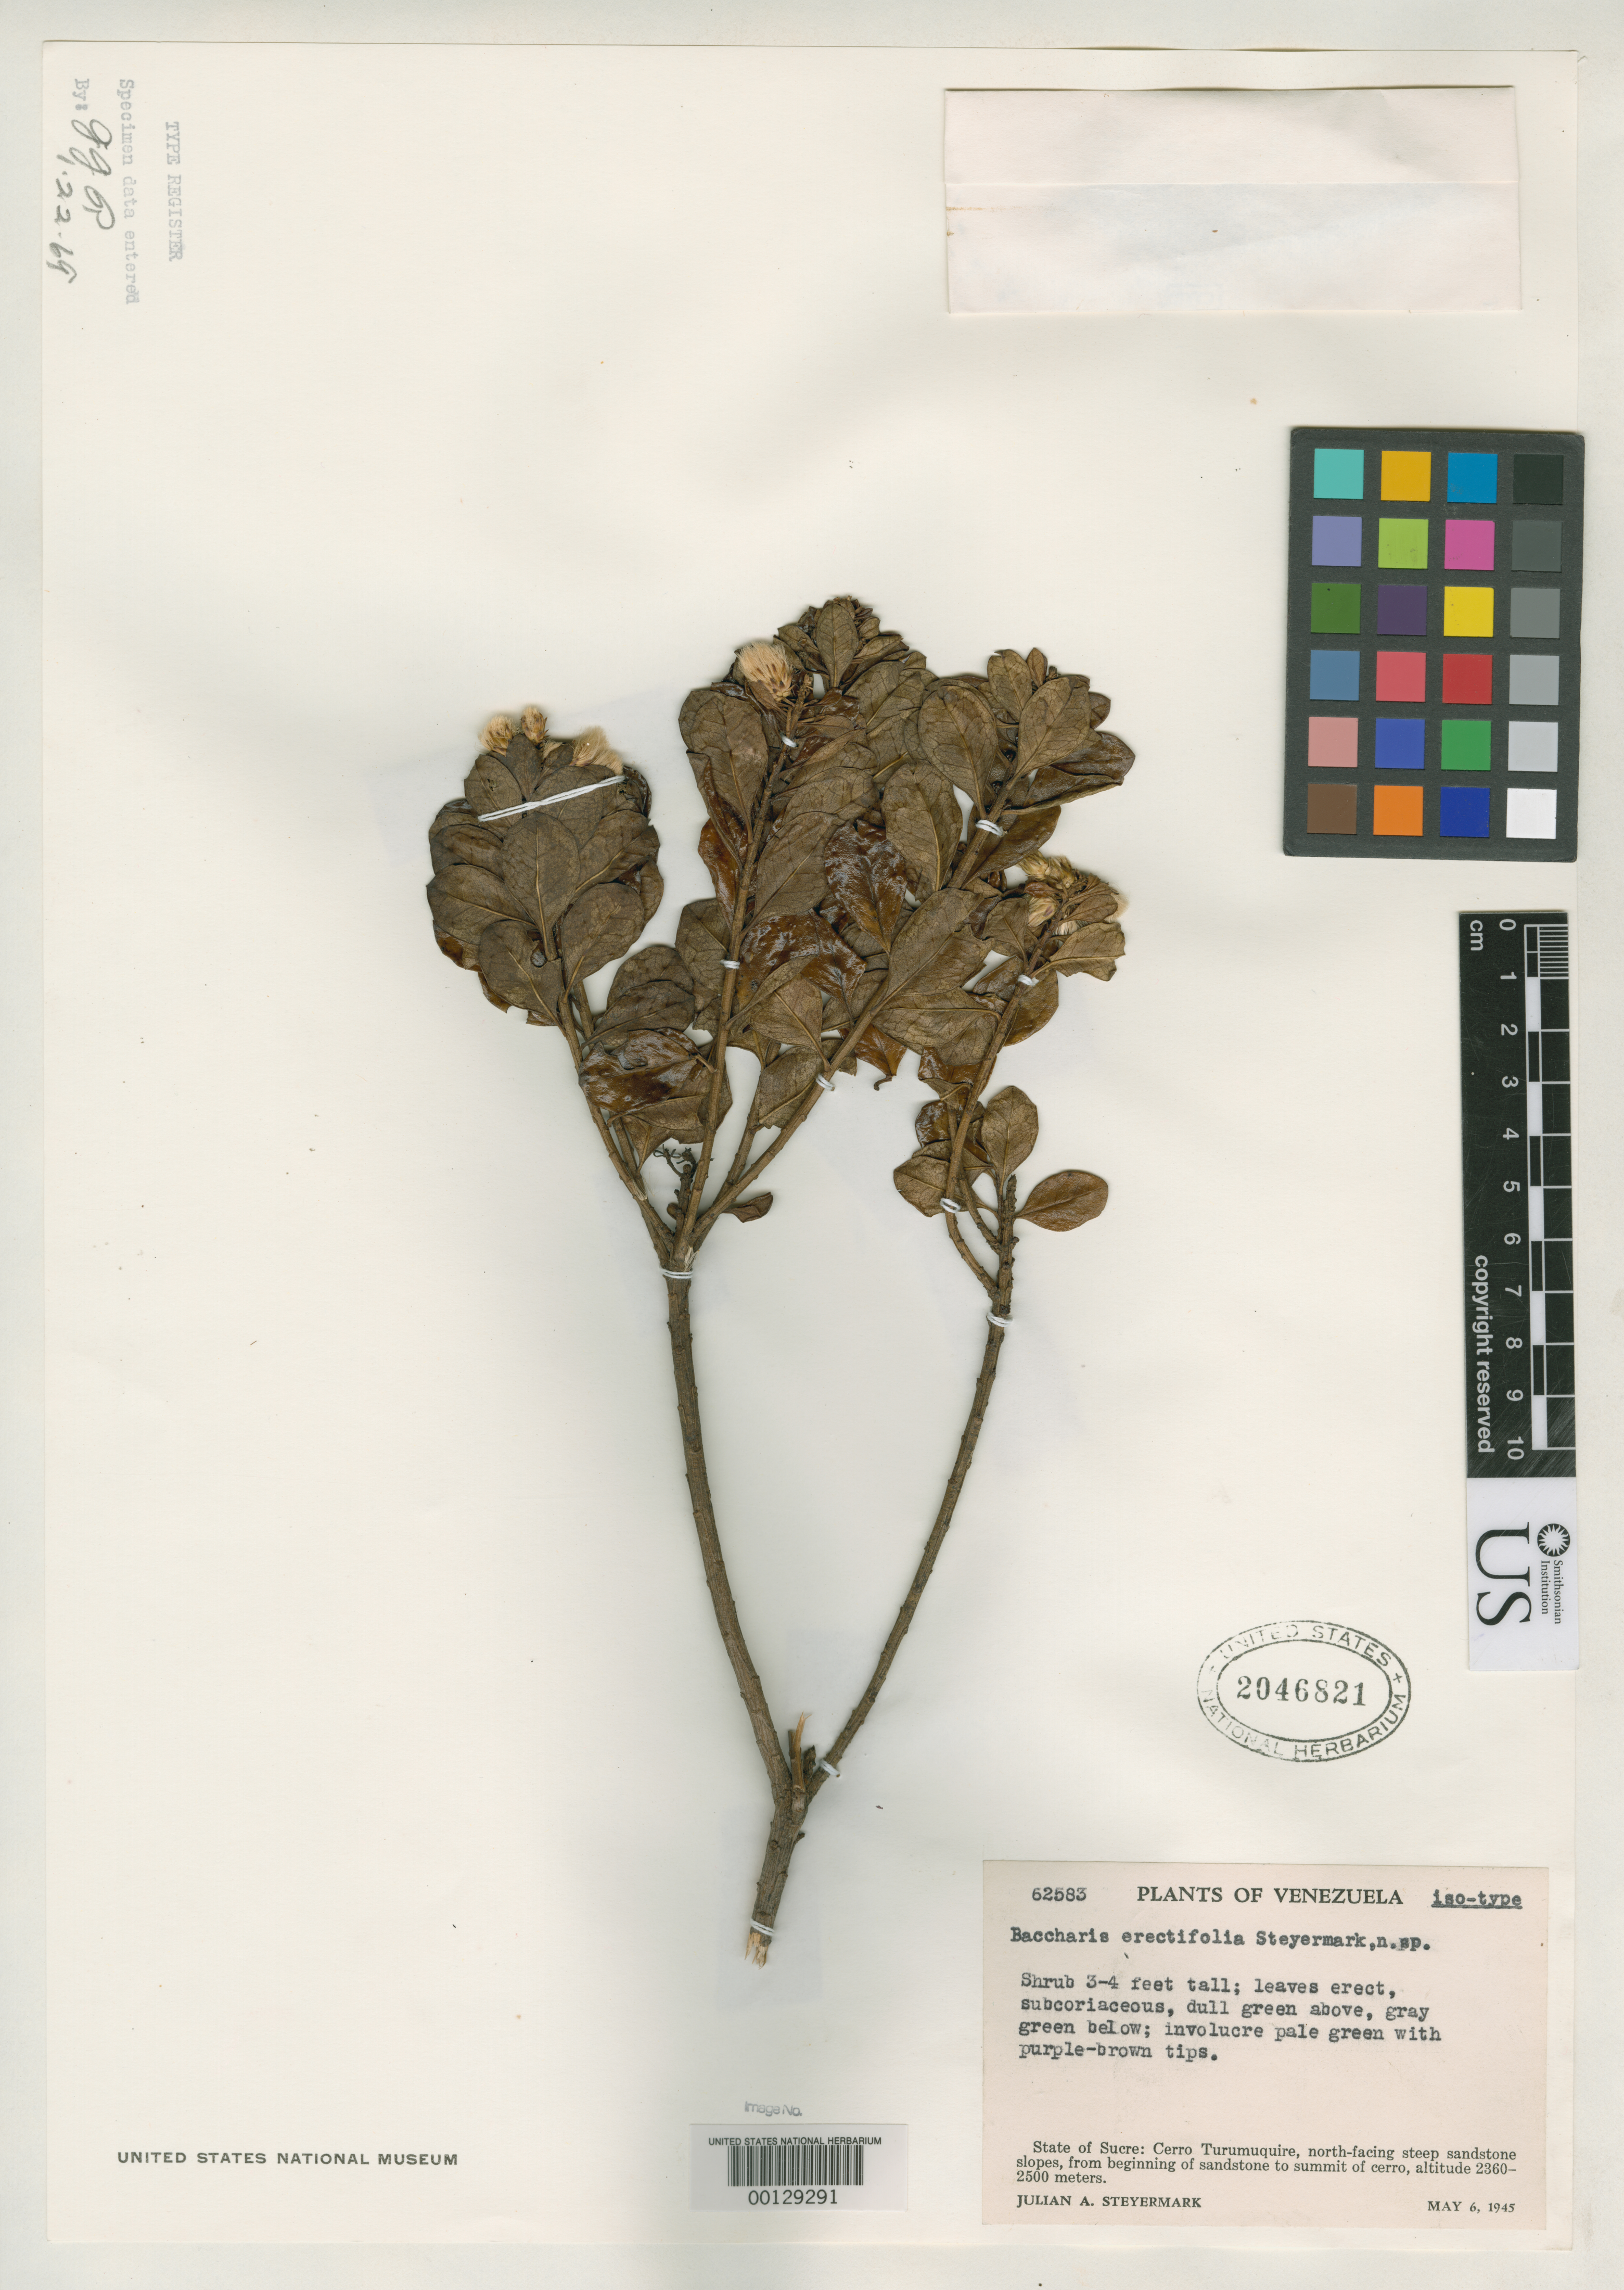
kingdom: Plantae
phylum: Tracheophyta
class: Magnoliopsida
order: Asterales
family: Asteraceae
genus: Baccharis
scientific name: Baccharis erectifolia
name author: Steyerm.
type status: Isotype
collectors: J. Steyermark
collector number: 62583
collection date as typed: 06 May 1945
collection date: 1945-05-06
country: Venezuela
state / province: Sucre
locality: Cerro Turumuquire.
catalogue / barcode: US 2046821